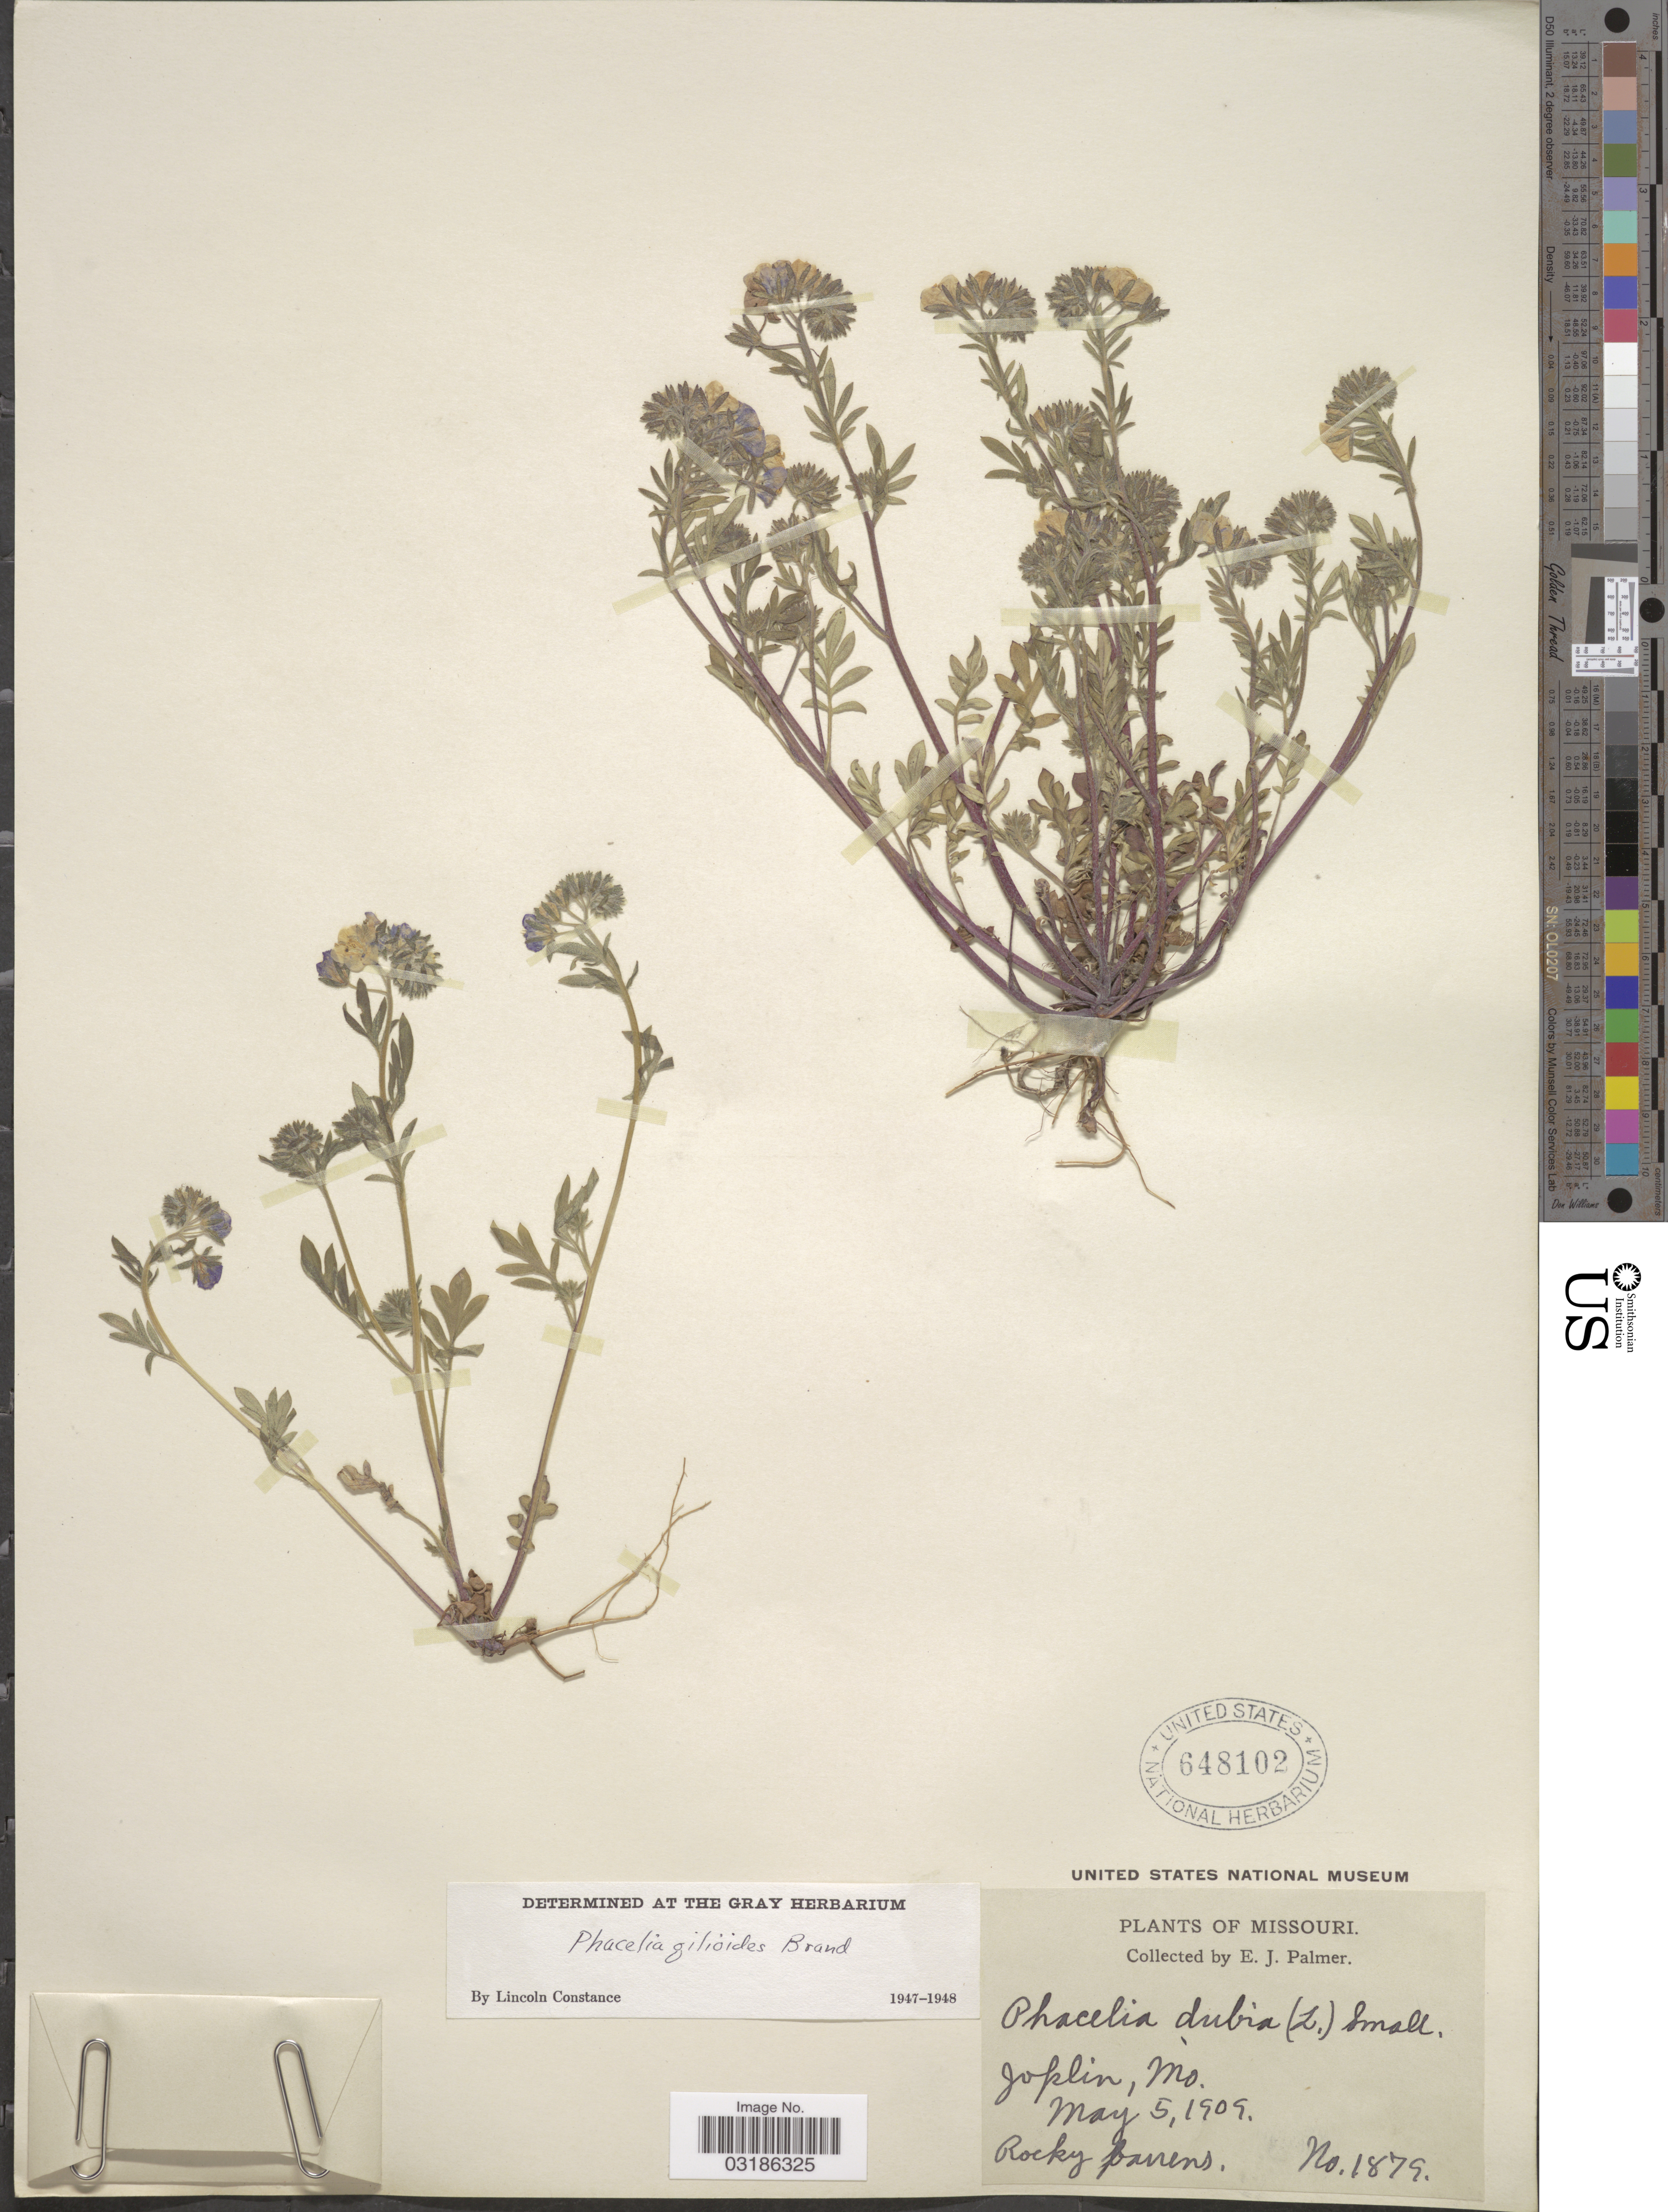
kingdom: Plantae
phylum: Tracheophyta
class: Magnoliopsida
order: Boraginales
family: Hydrophyllaceae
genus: Phacelia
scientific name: Phacelia gilioides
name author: Brand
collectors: E. J. Palmer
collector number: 1879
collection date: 1909-05-05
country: United States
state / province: Missouri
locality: Joplin, Mo.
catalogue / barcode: US 648102